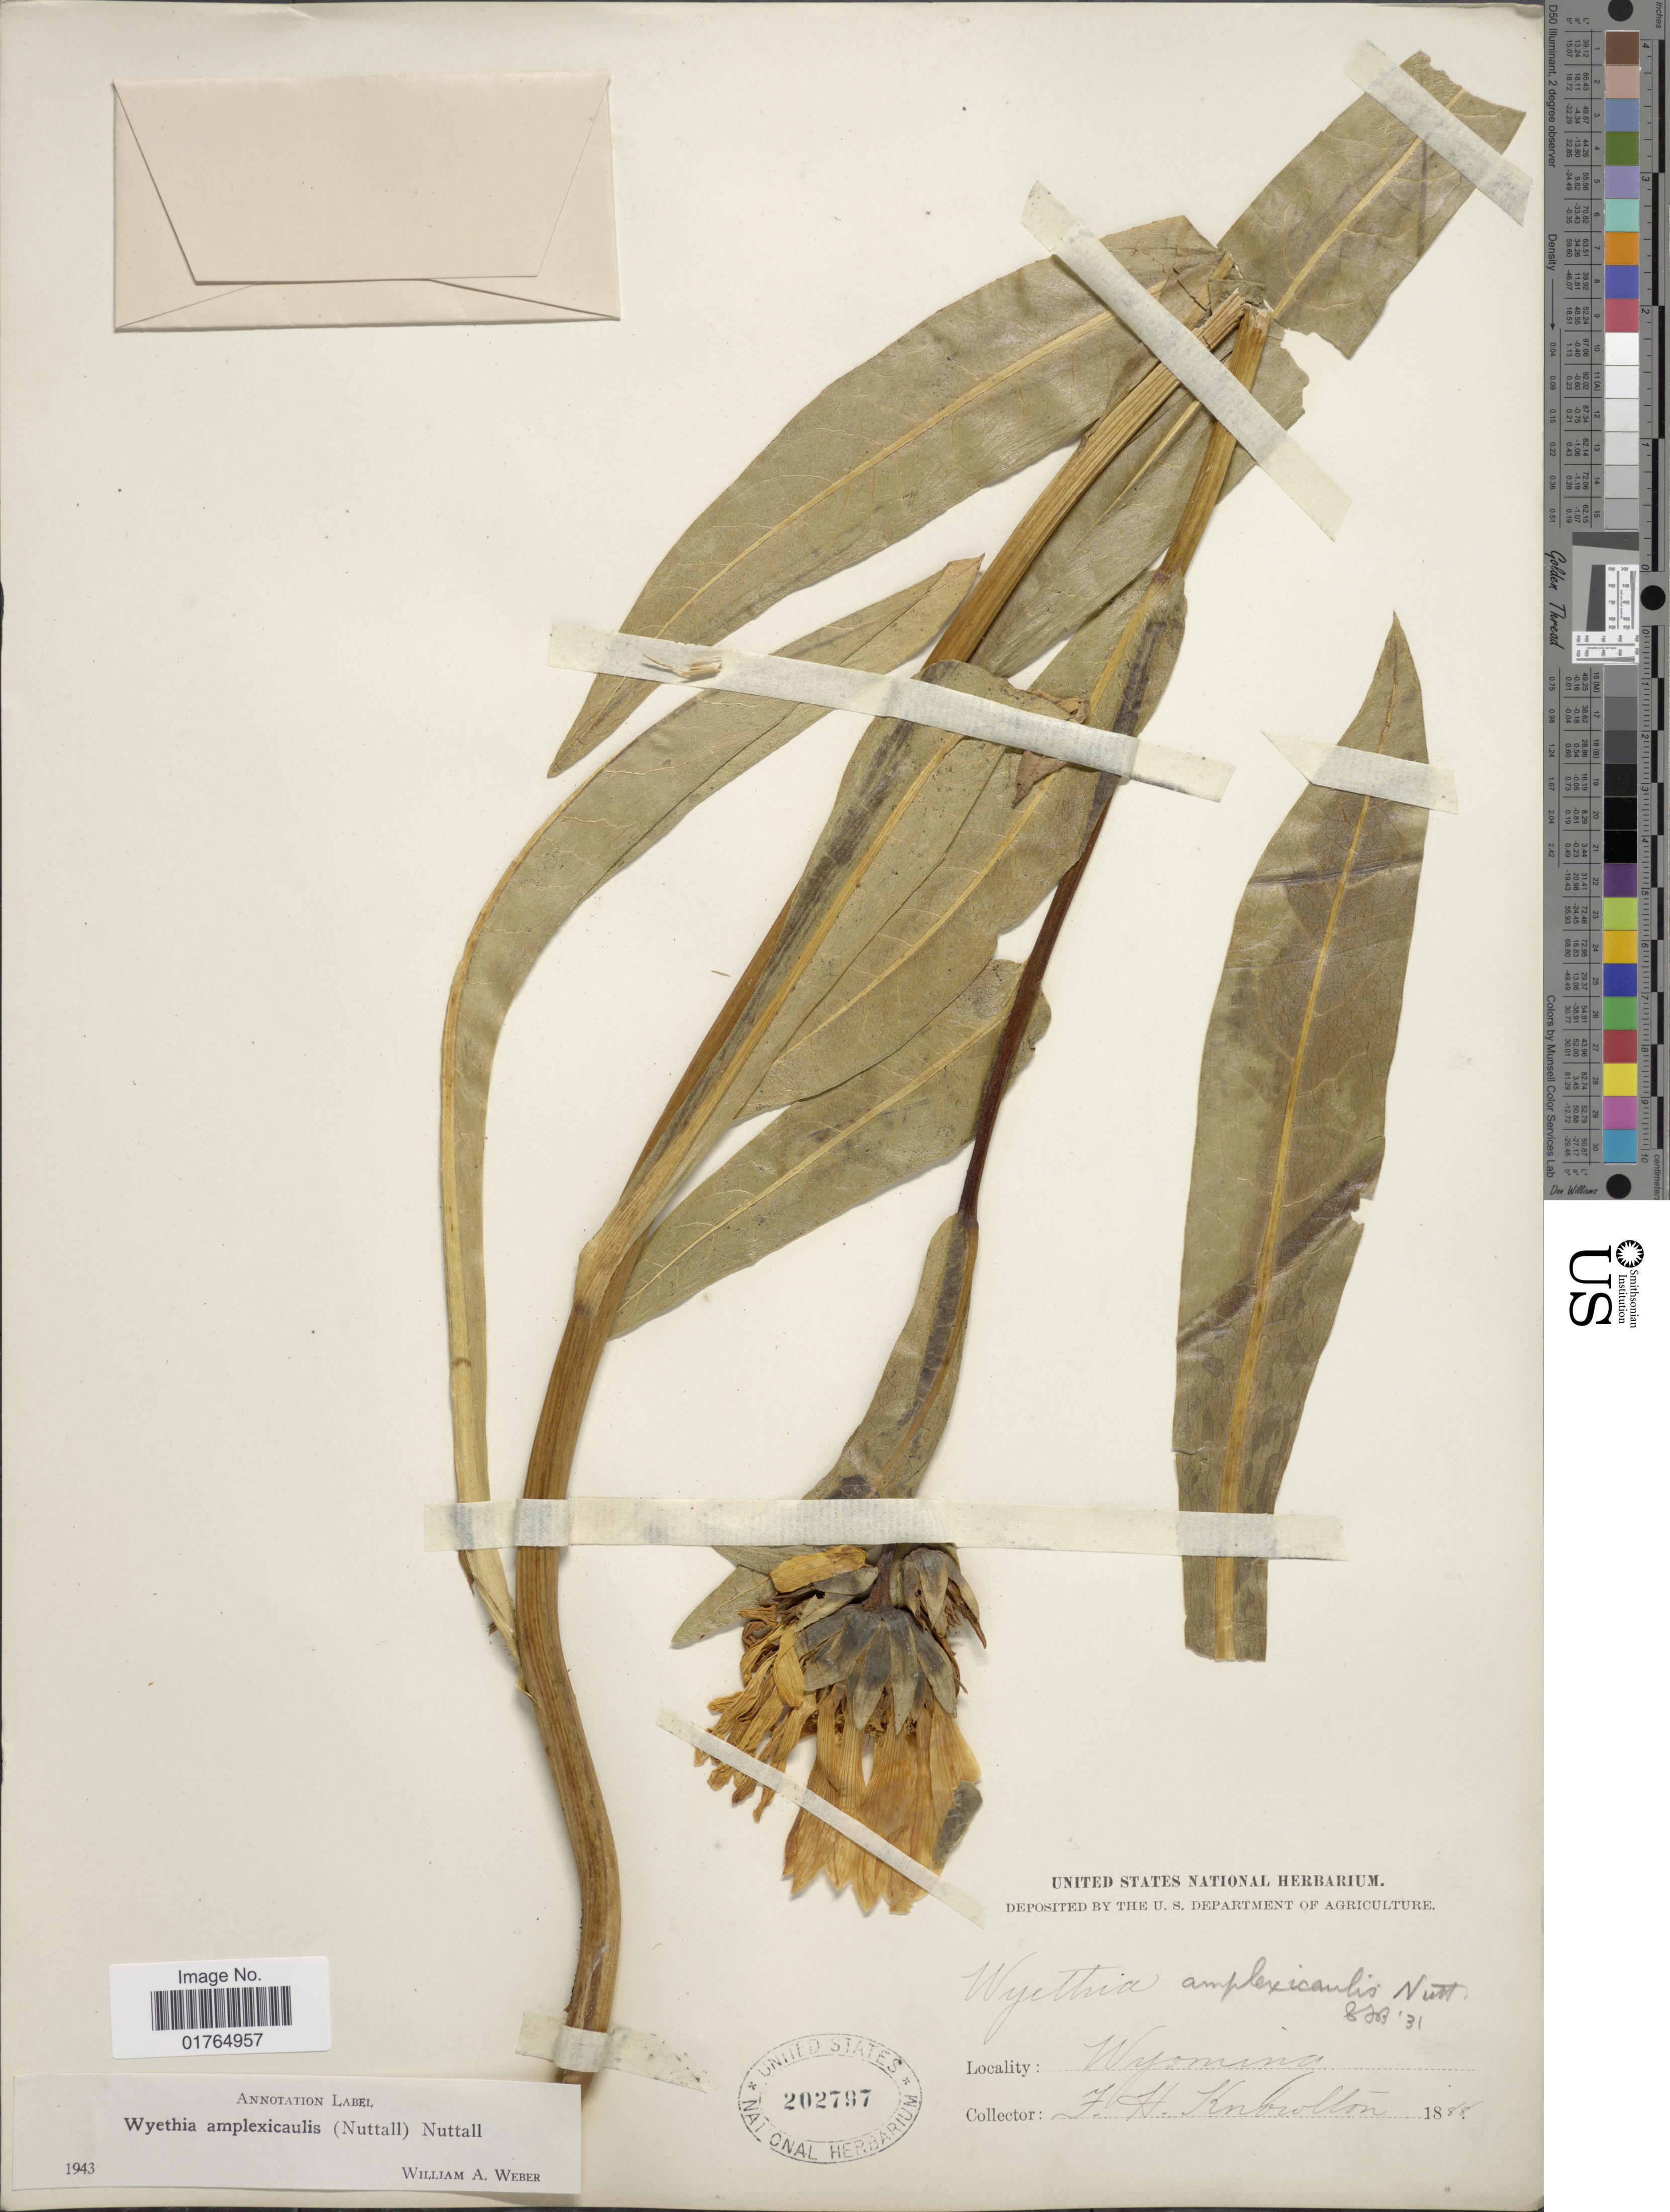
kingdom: Plantae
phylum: Tracheophyta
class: Magnoliopsida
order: Asterales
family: Asteraceae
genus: Wyethia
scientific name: Wyethia amplexicaulis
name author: Nutt.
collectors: F. H. Knowlton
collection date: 1888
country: United States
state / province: Wyoming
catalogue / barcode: US 202797